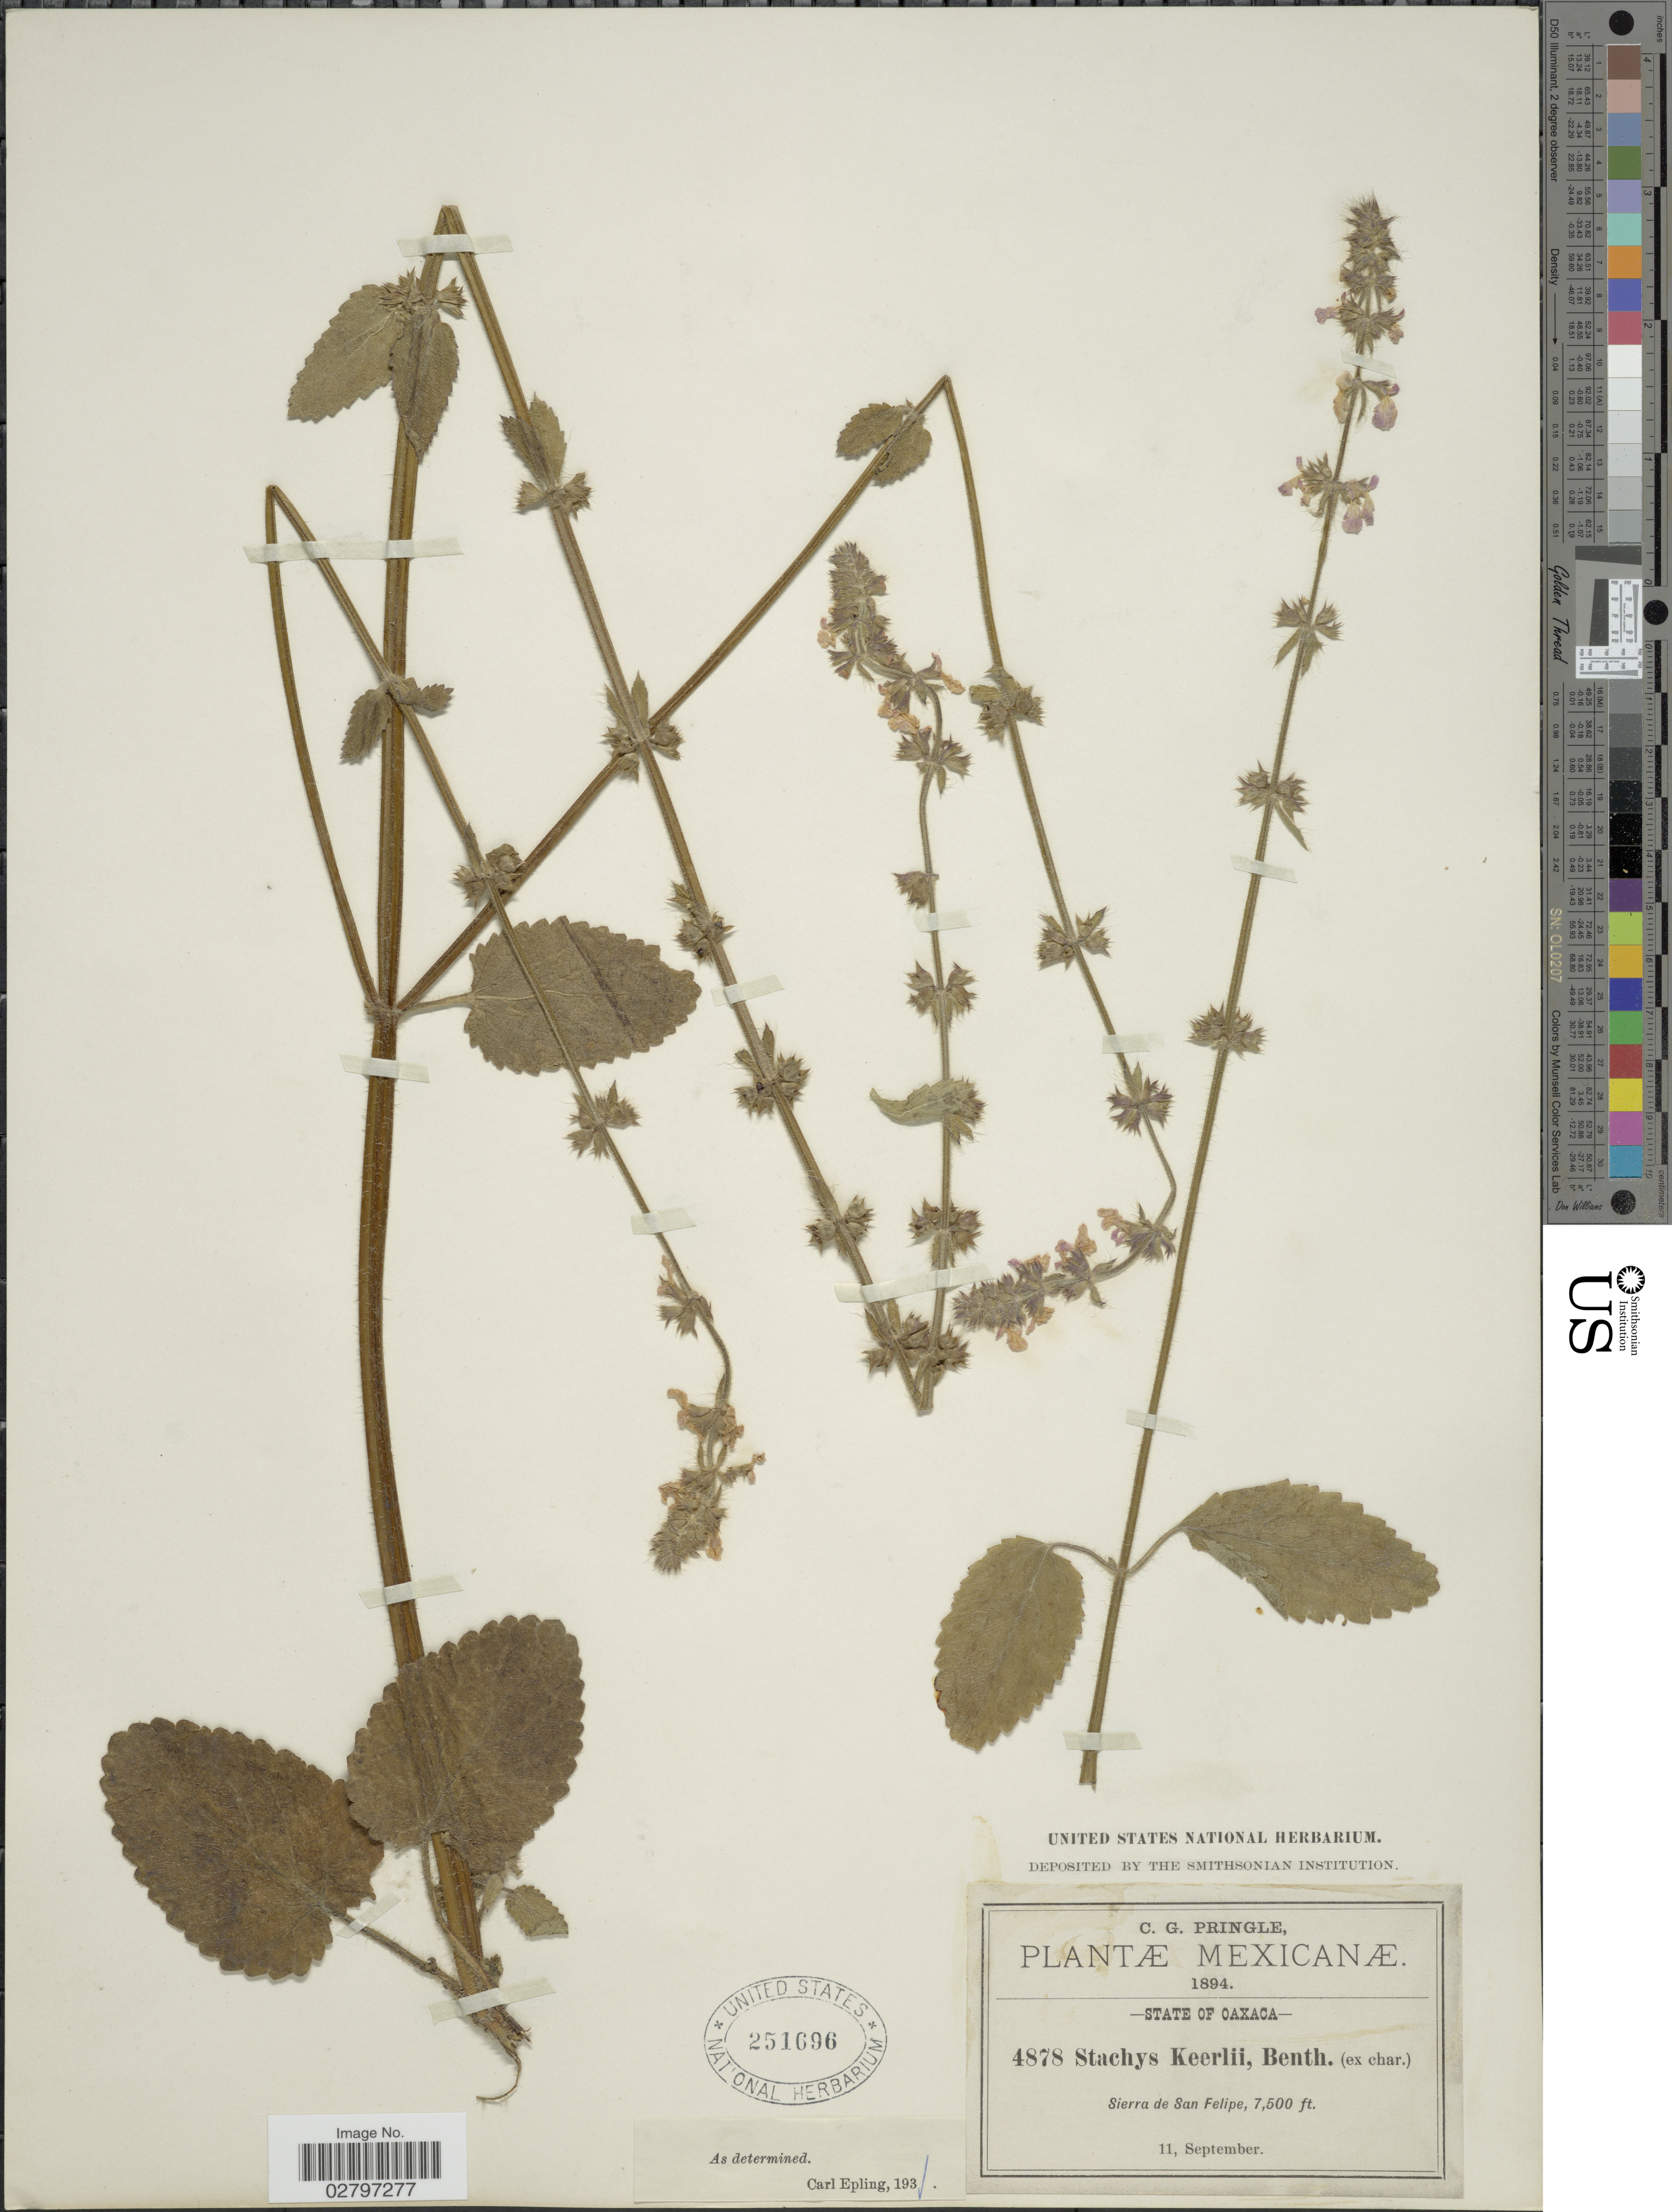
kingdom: Plantae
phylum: Tracheophyta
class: Magnoliopsida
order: Lamiales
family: Lamiaceae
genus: Stachys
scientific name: Stachys keerlii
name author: Benth.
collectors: C. G. Pringle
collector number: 4878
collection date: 1894-09-11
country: Mexico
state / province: Oaxaca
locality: Sierra de San Felipe.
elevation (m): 2286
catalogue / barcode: US 251696